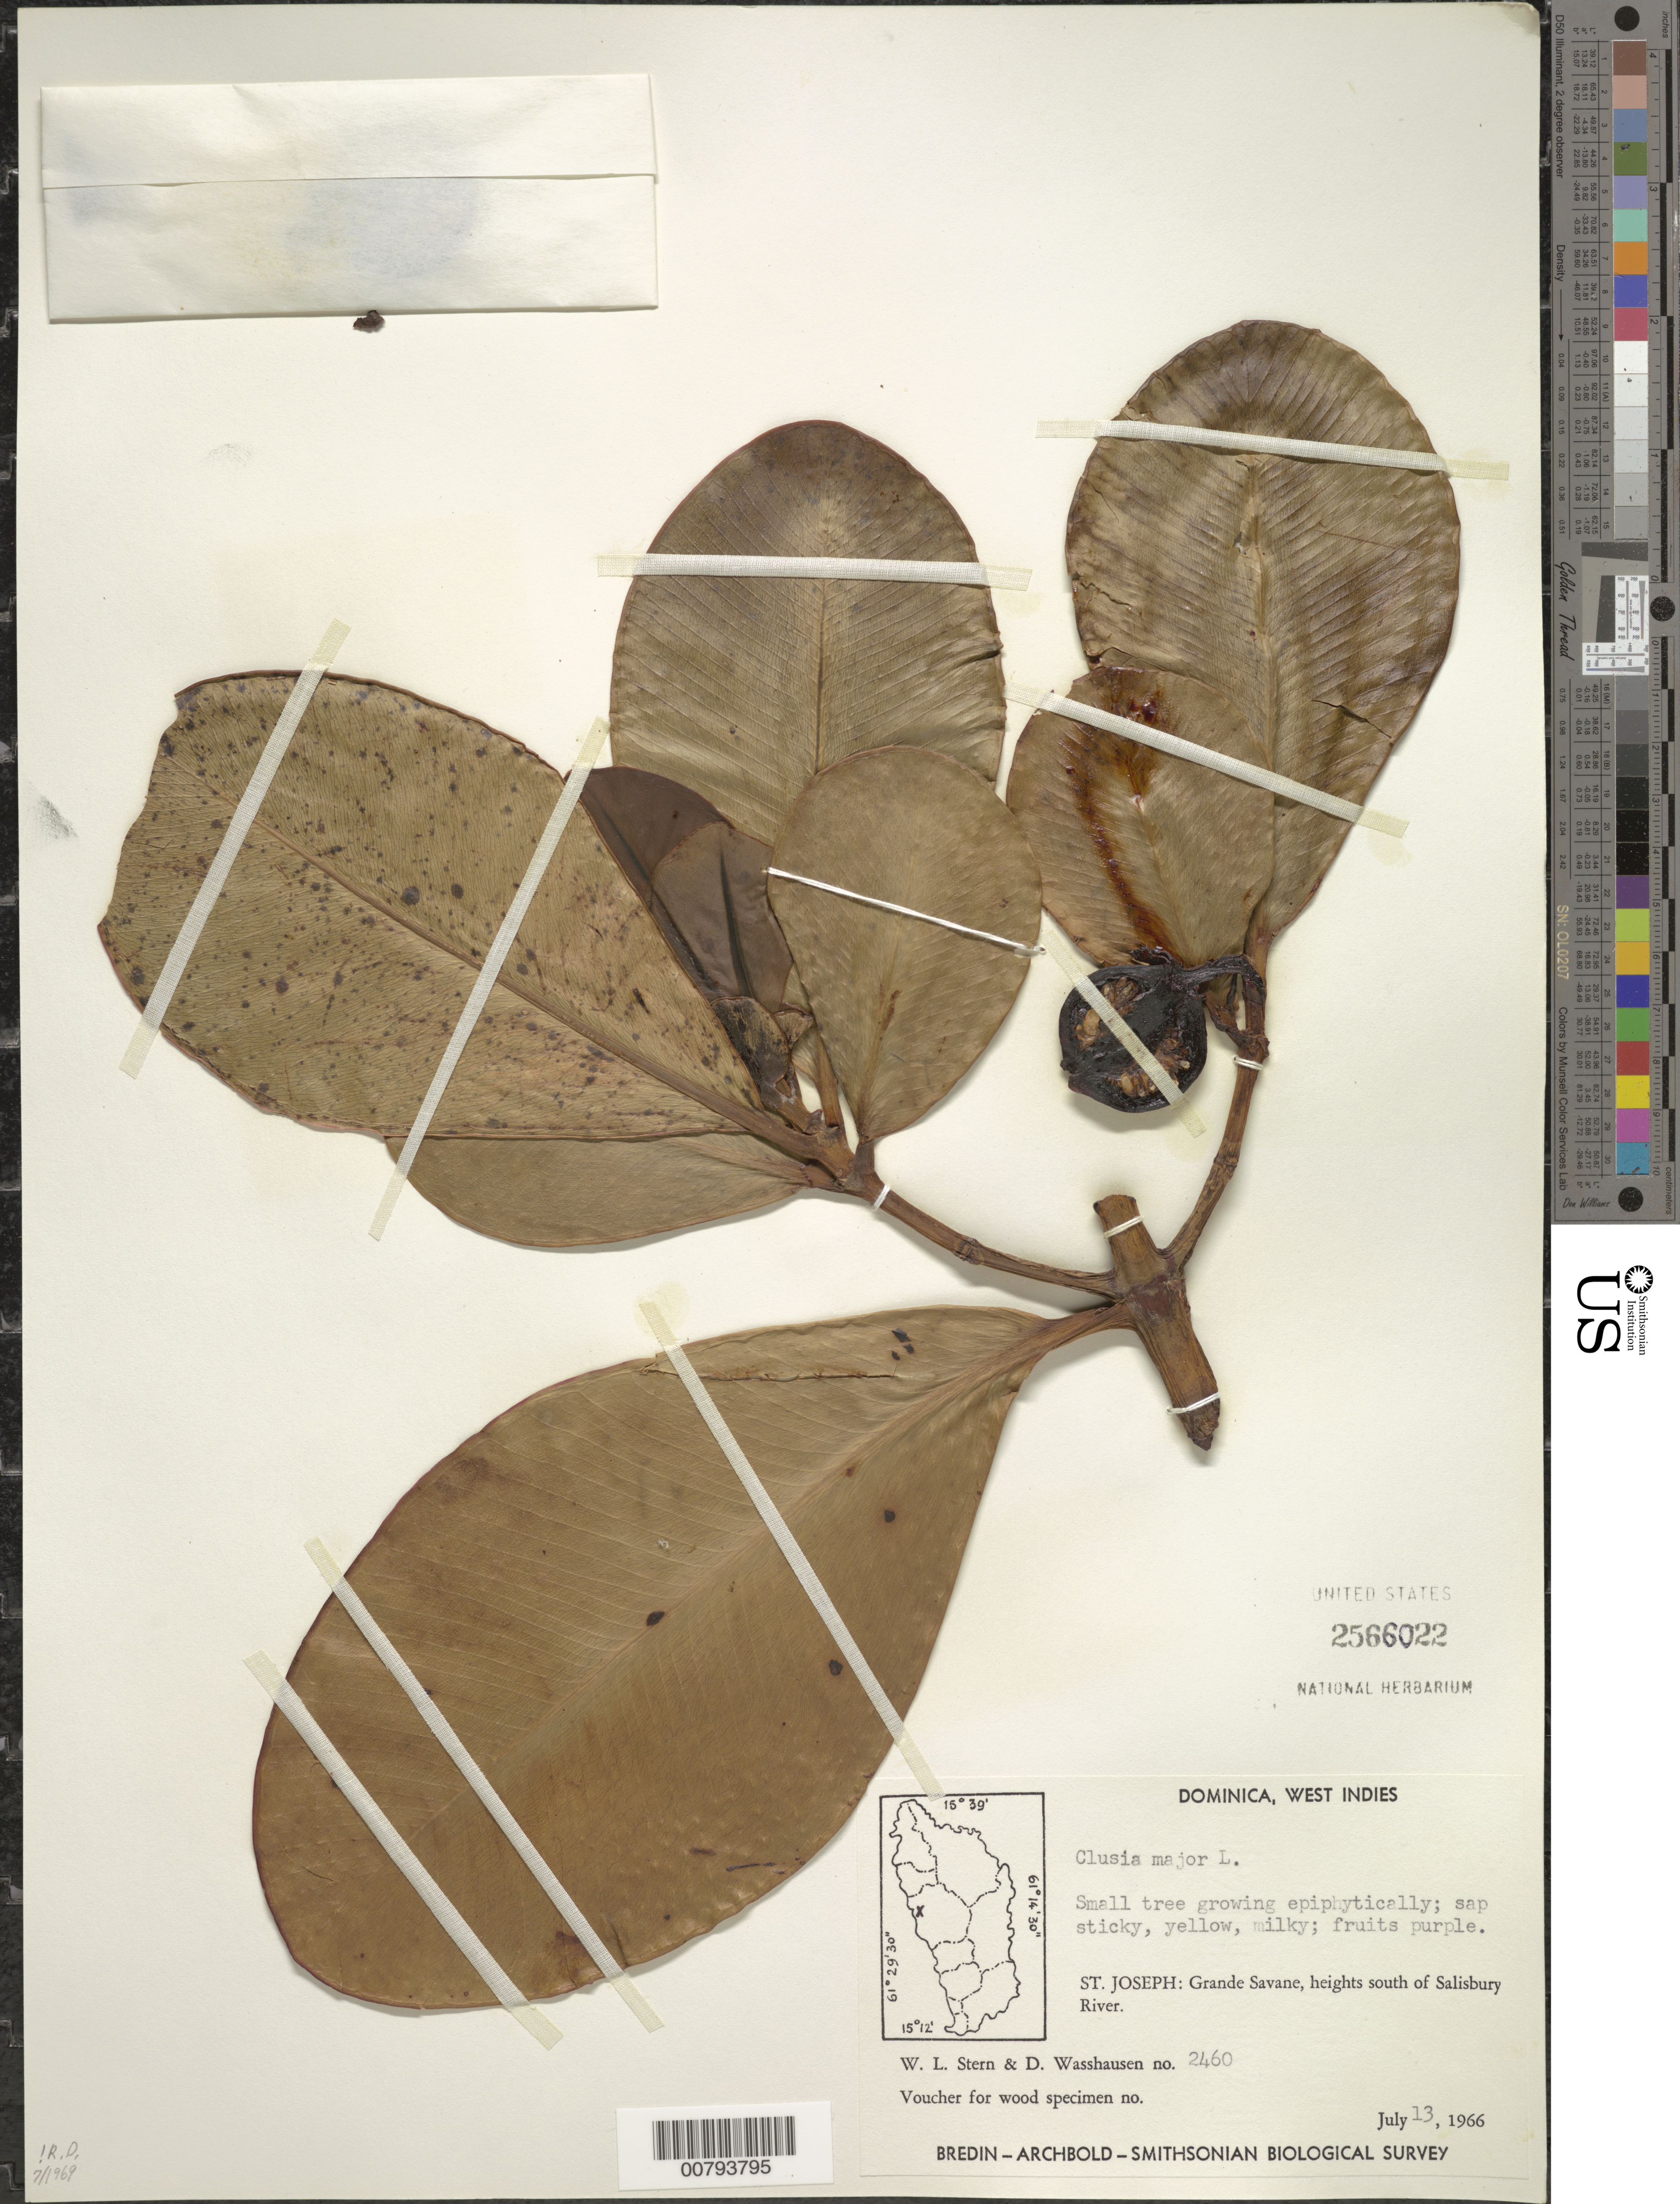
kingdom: Plantae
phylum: Tracheophyta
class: Magnoliopsida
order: Malpighiales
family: Clusiaceae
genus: Clusia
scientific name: Clusia major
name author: L.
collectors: W. L. Stern & D. C. Wasshausen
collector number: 2460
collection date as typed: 13 Jul 1966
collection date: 1966-07-13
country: Dominica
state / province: St. Joseph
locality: Grande Savane, heights south of Salisbury River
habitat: Savanna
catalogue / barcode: US 2566022